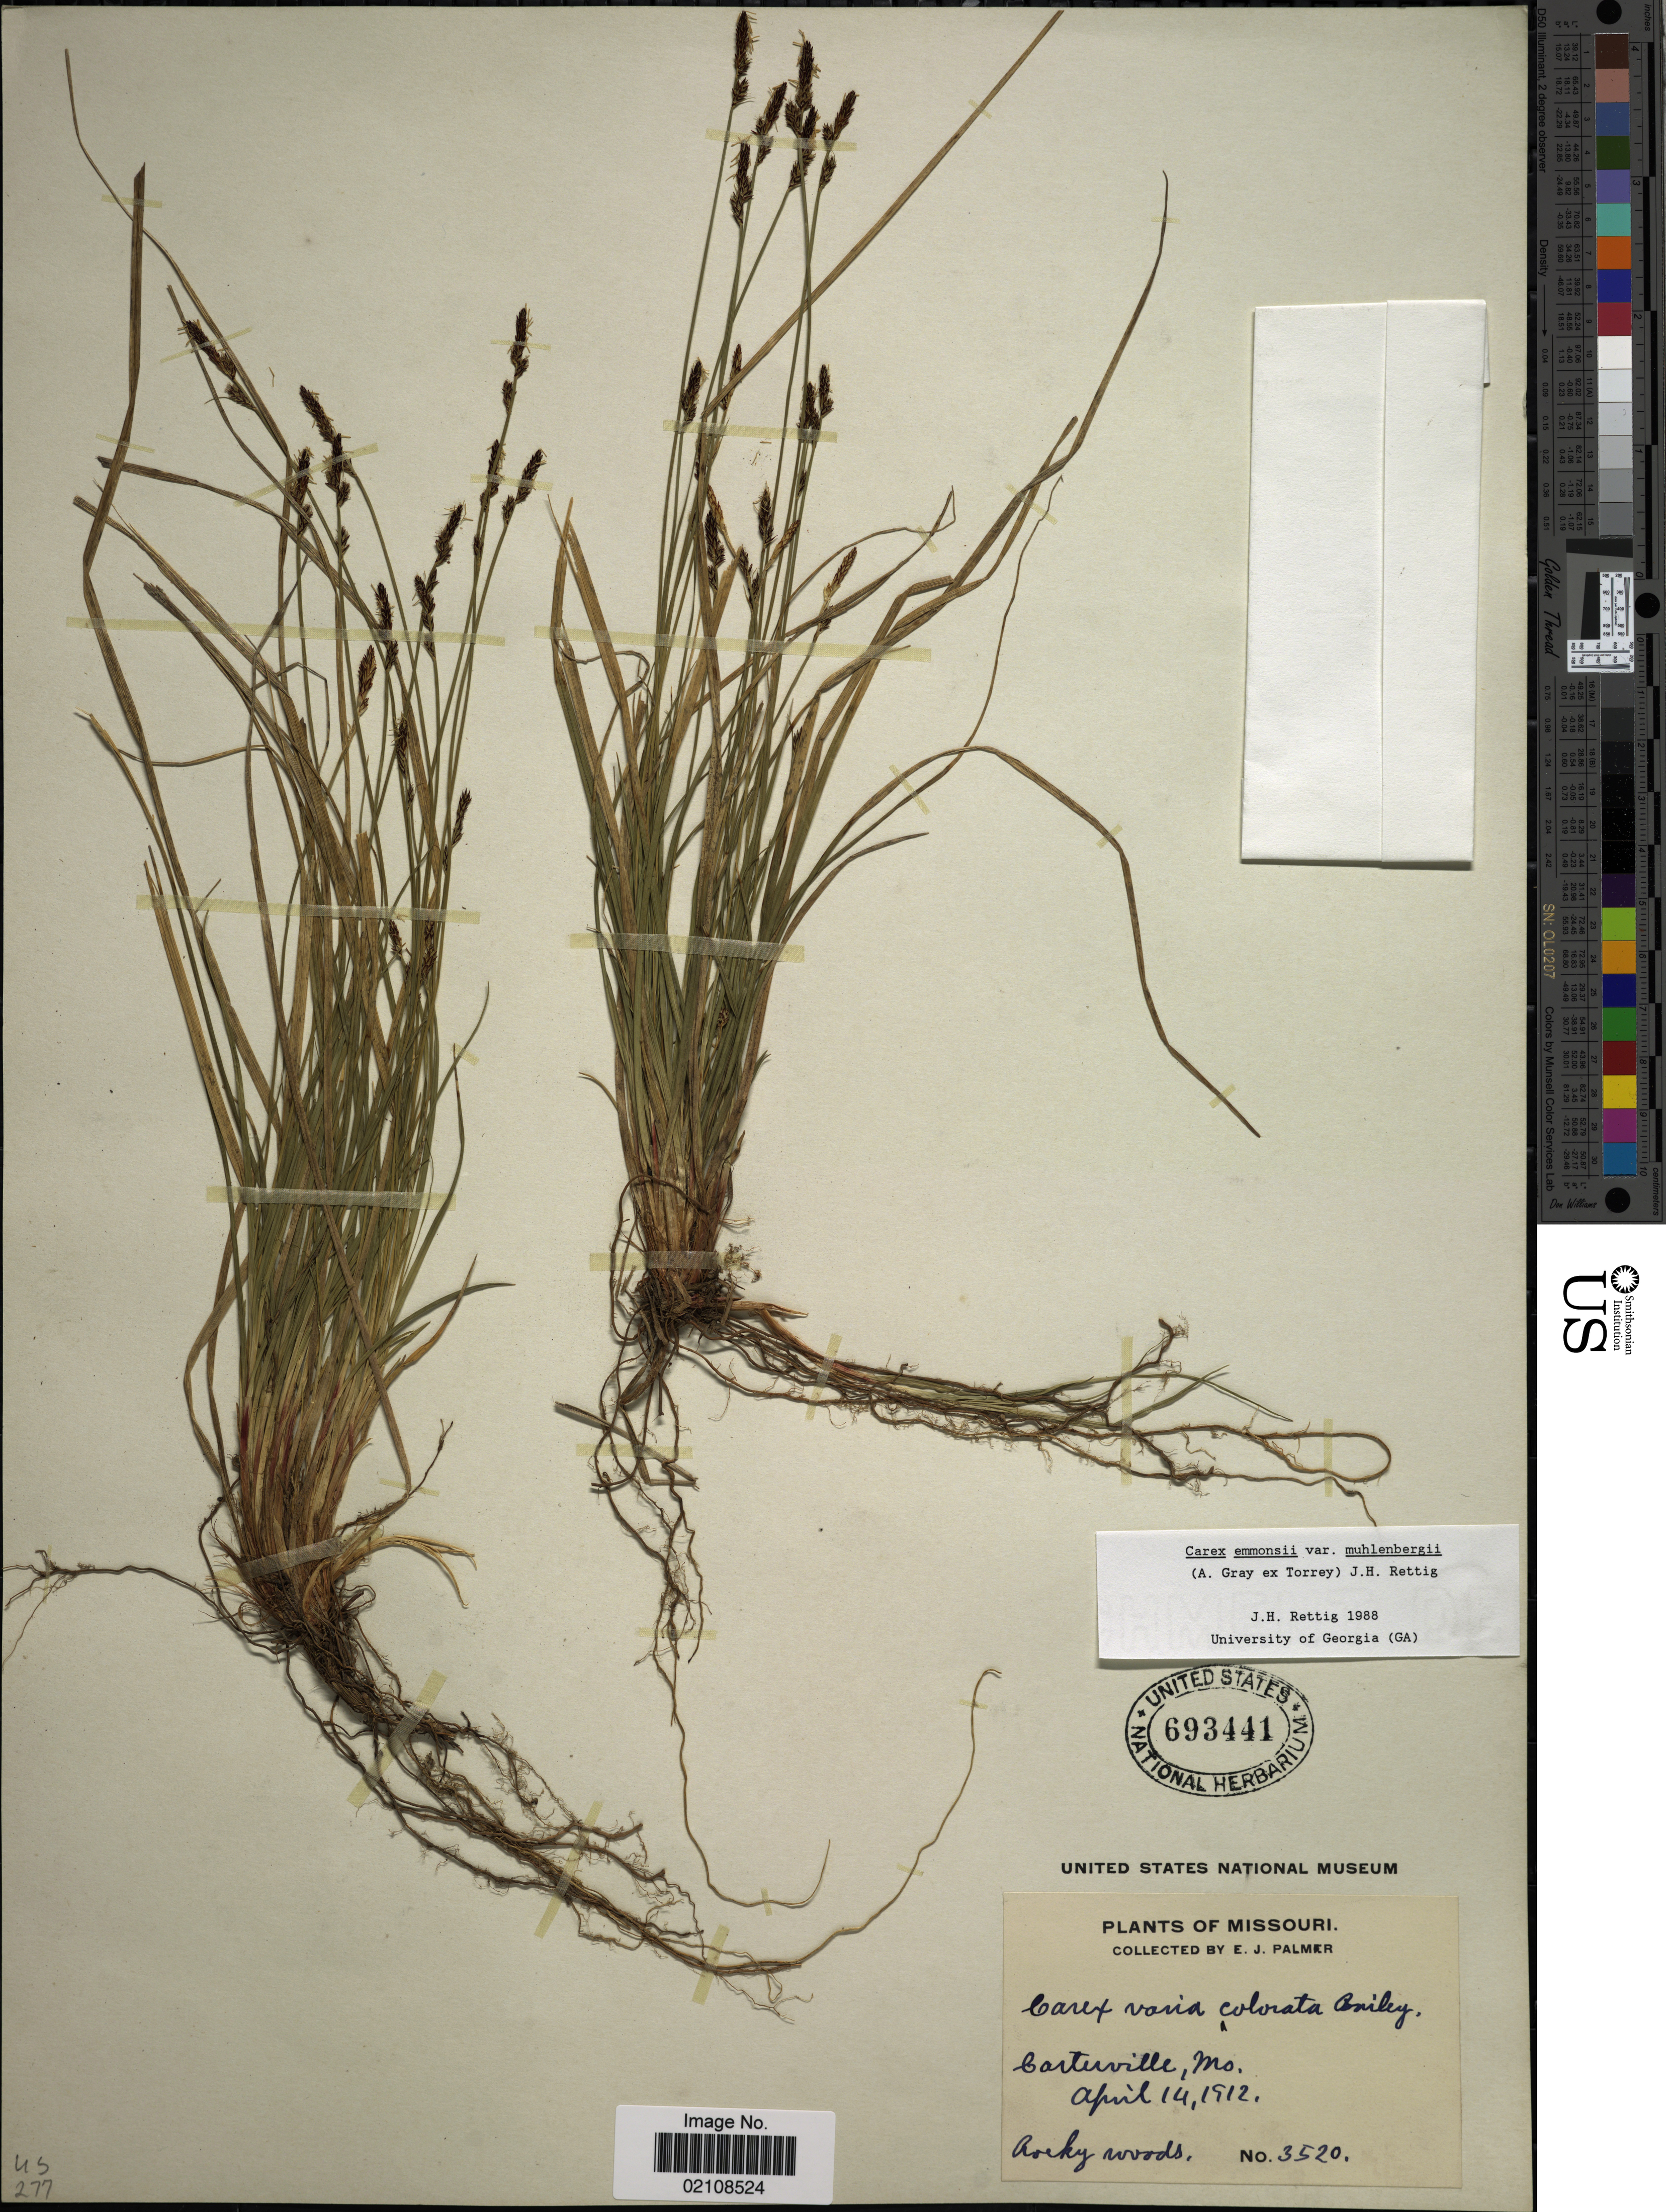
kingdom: Plantae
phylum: Tracheophyta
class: Liliopsida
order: Poales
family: Cyperaceae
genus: Carex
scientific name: Carex albicans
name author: Willd. ex Spreng.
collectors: E. J. Palmer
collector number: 3520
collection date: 1912-04-14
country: United States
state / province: Missouri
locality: Carterville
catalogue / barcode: US 693441